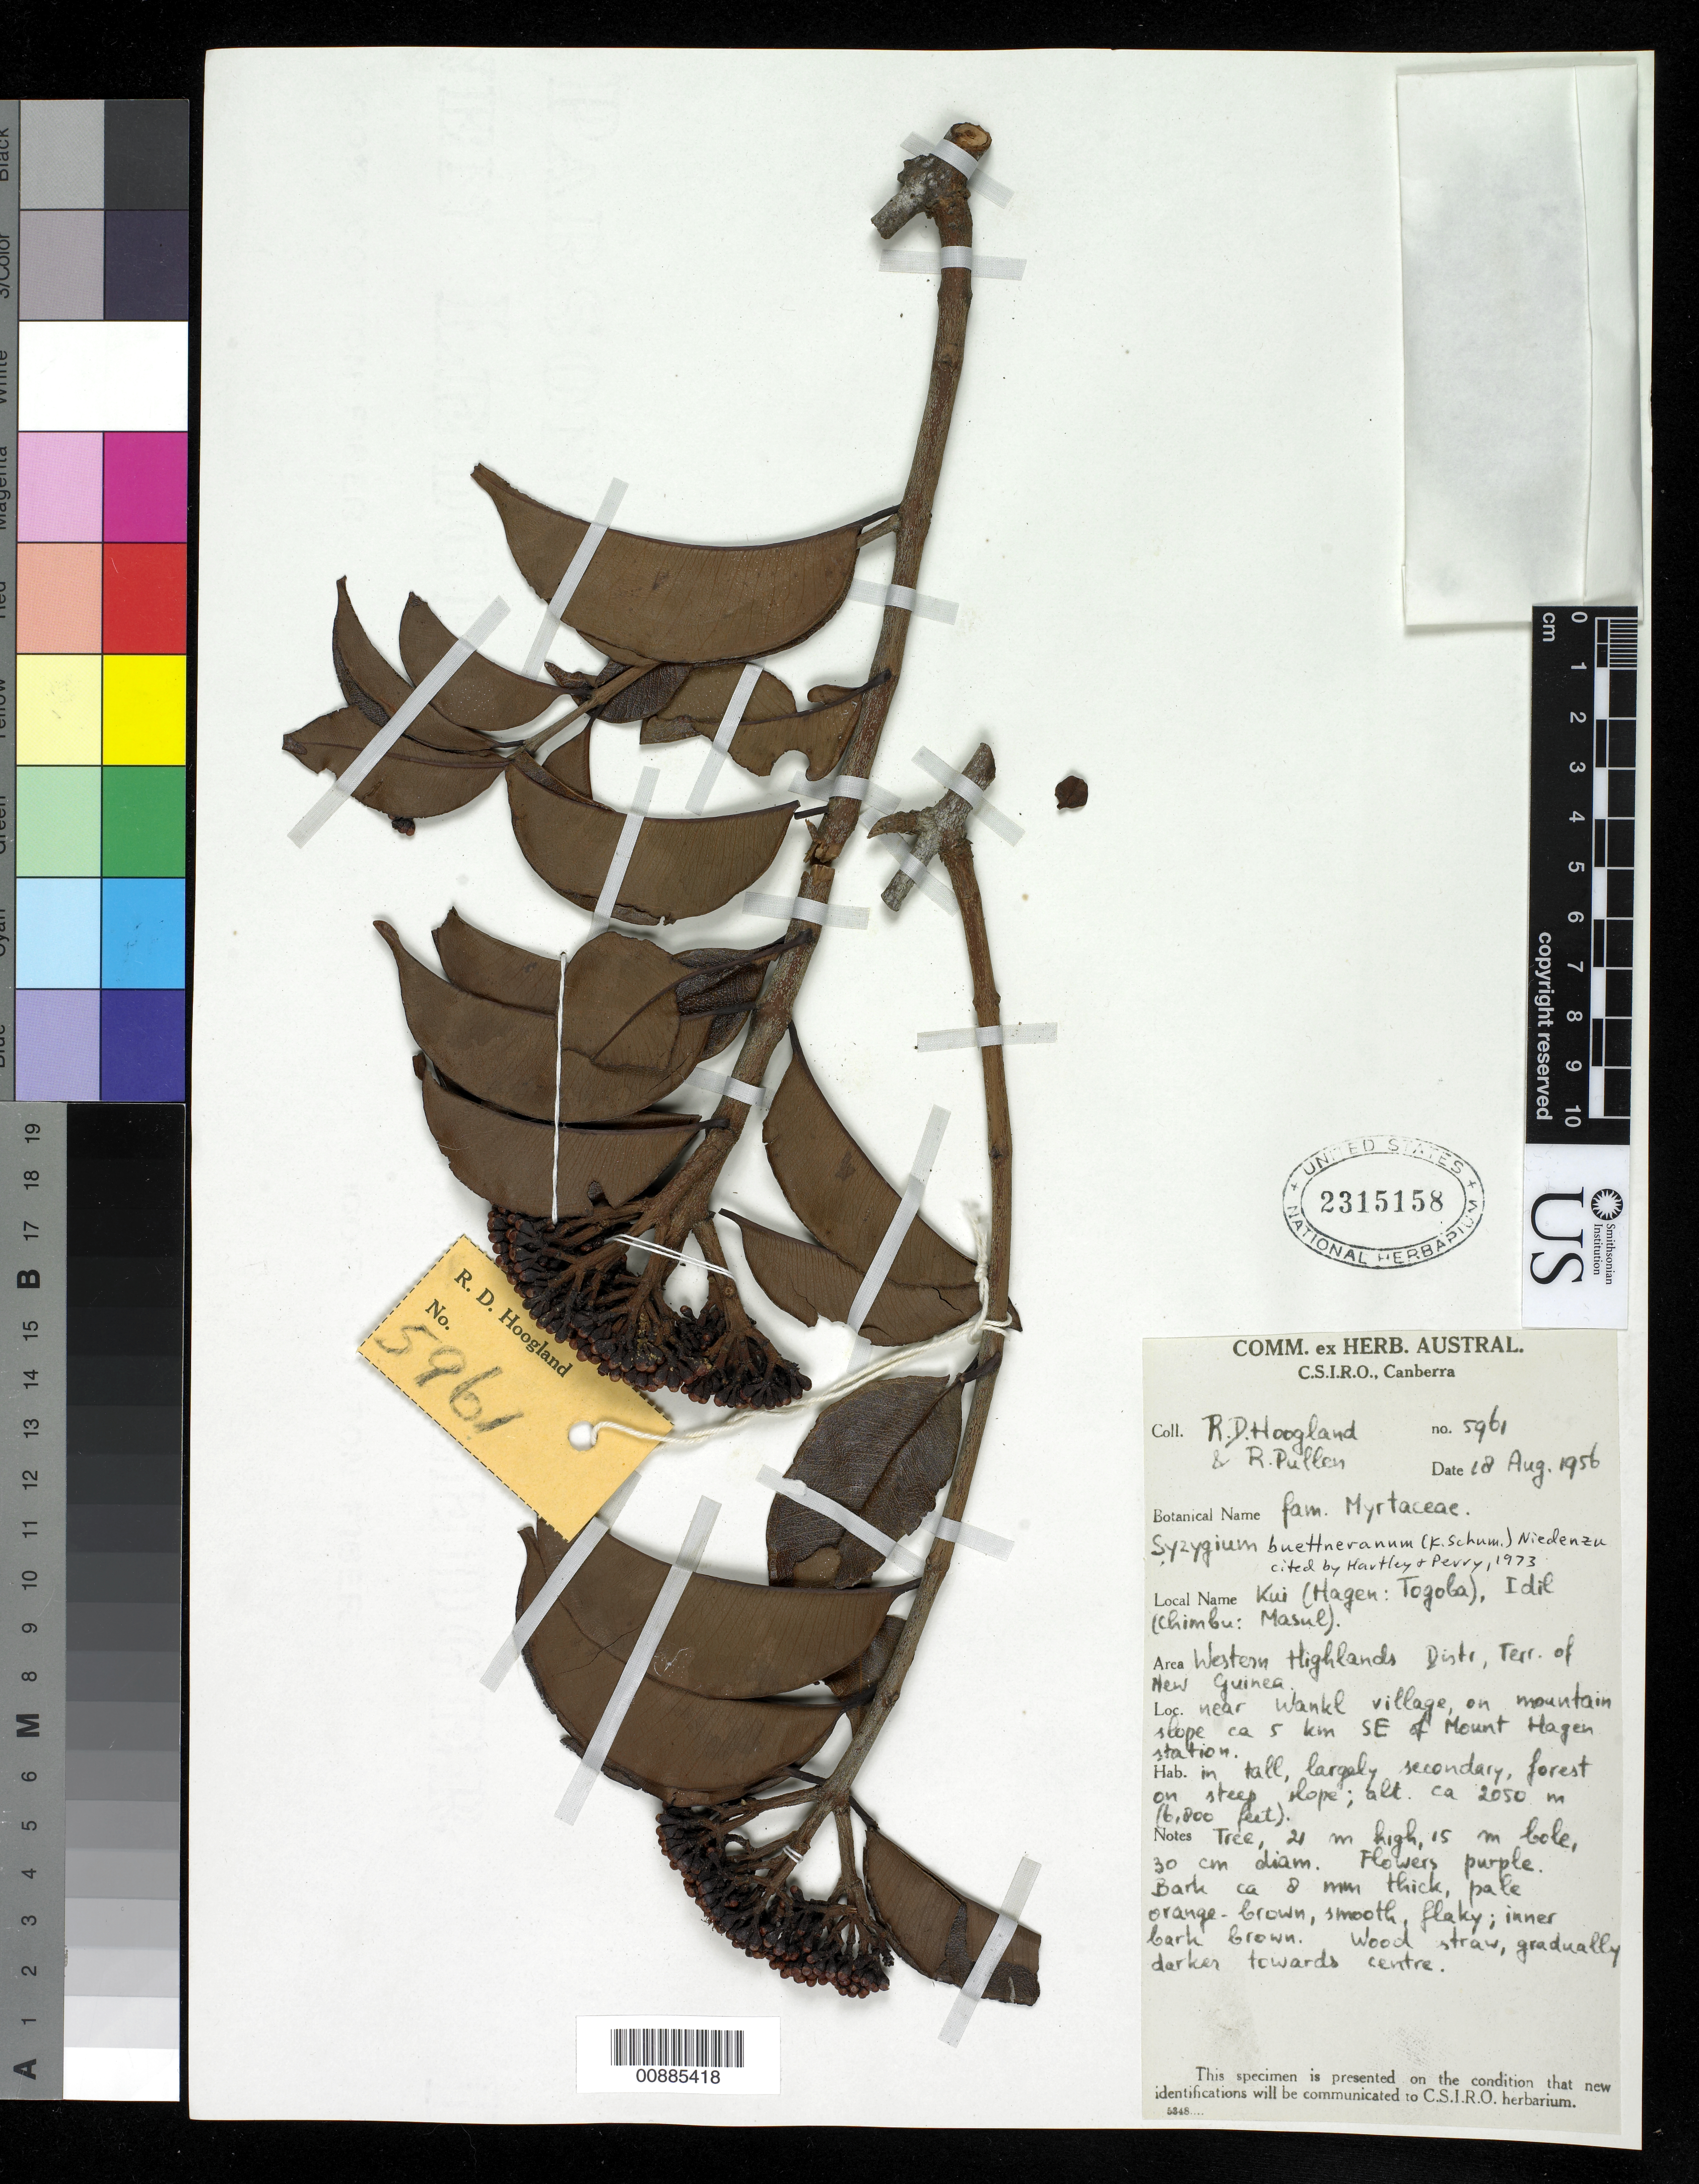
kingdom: Plantae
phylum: Tracheophyta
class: Magnoliopsida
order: Myrtales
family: Myrtaceae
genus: Syzygium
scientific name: Syzygium buettnerianum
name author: (K. Schum.) Nied.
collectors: R. D. Hoogland & R. Pullen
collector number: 5961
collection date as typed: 18 Aug 1956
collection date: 1956-08-18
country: Papua New Guinea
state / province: Western Highlands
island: New Guinea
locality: near Wankl village, on mountain slope ca. 5 km SE of Mt. Hagen station.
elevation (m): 2050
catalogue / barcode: US 2315158